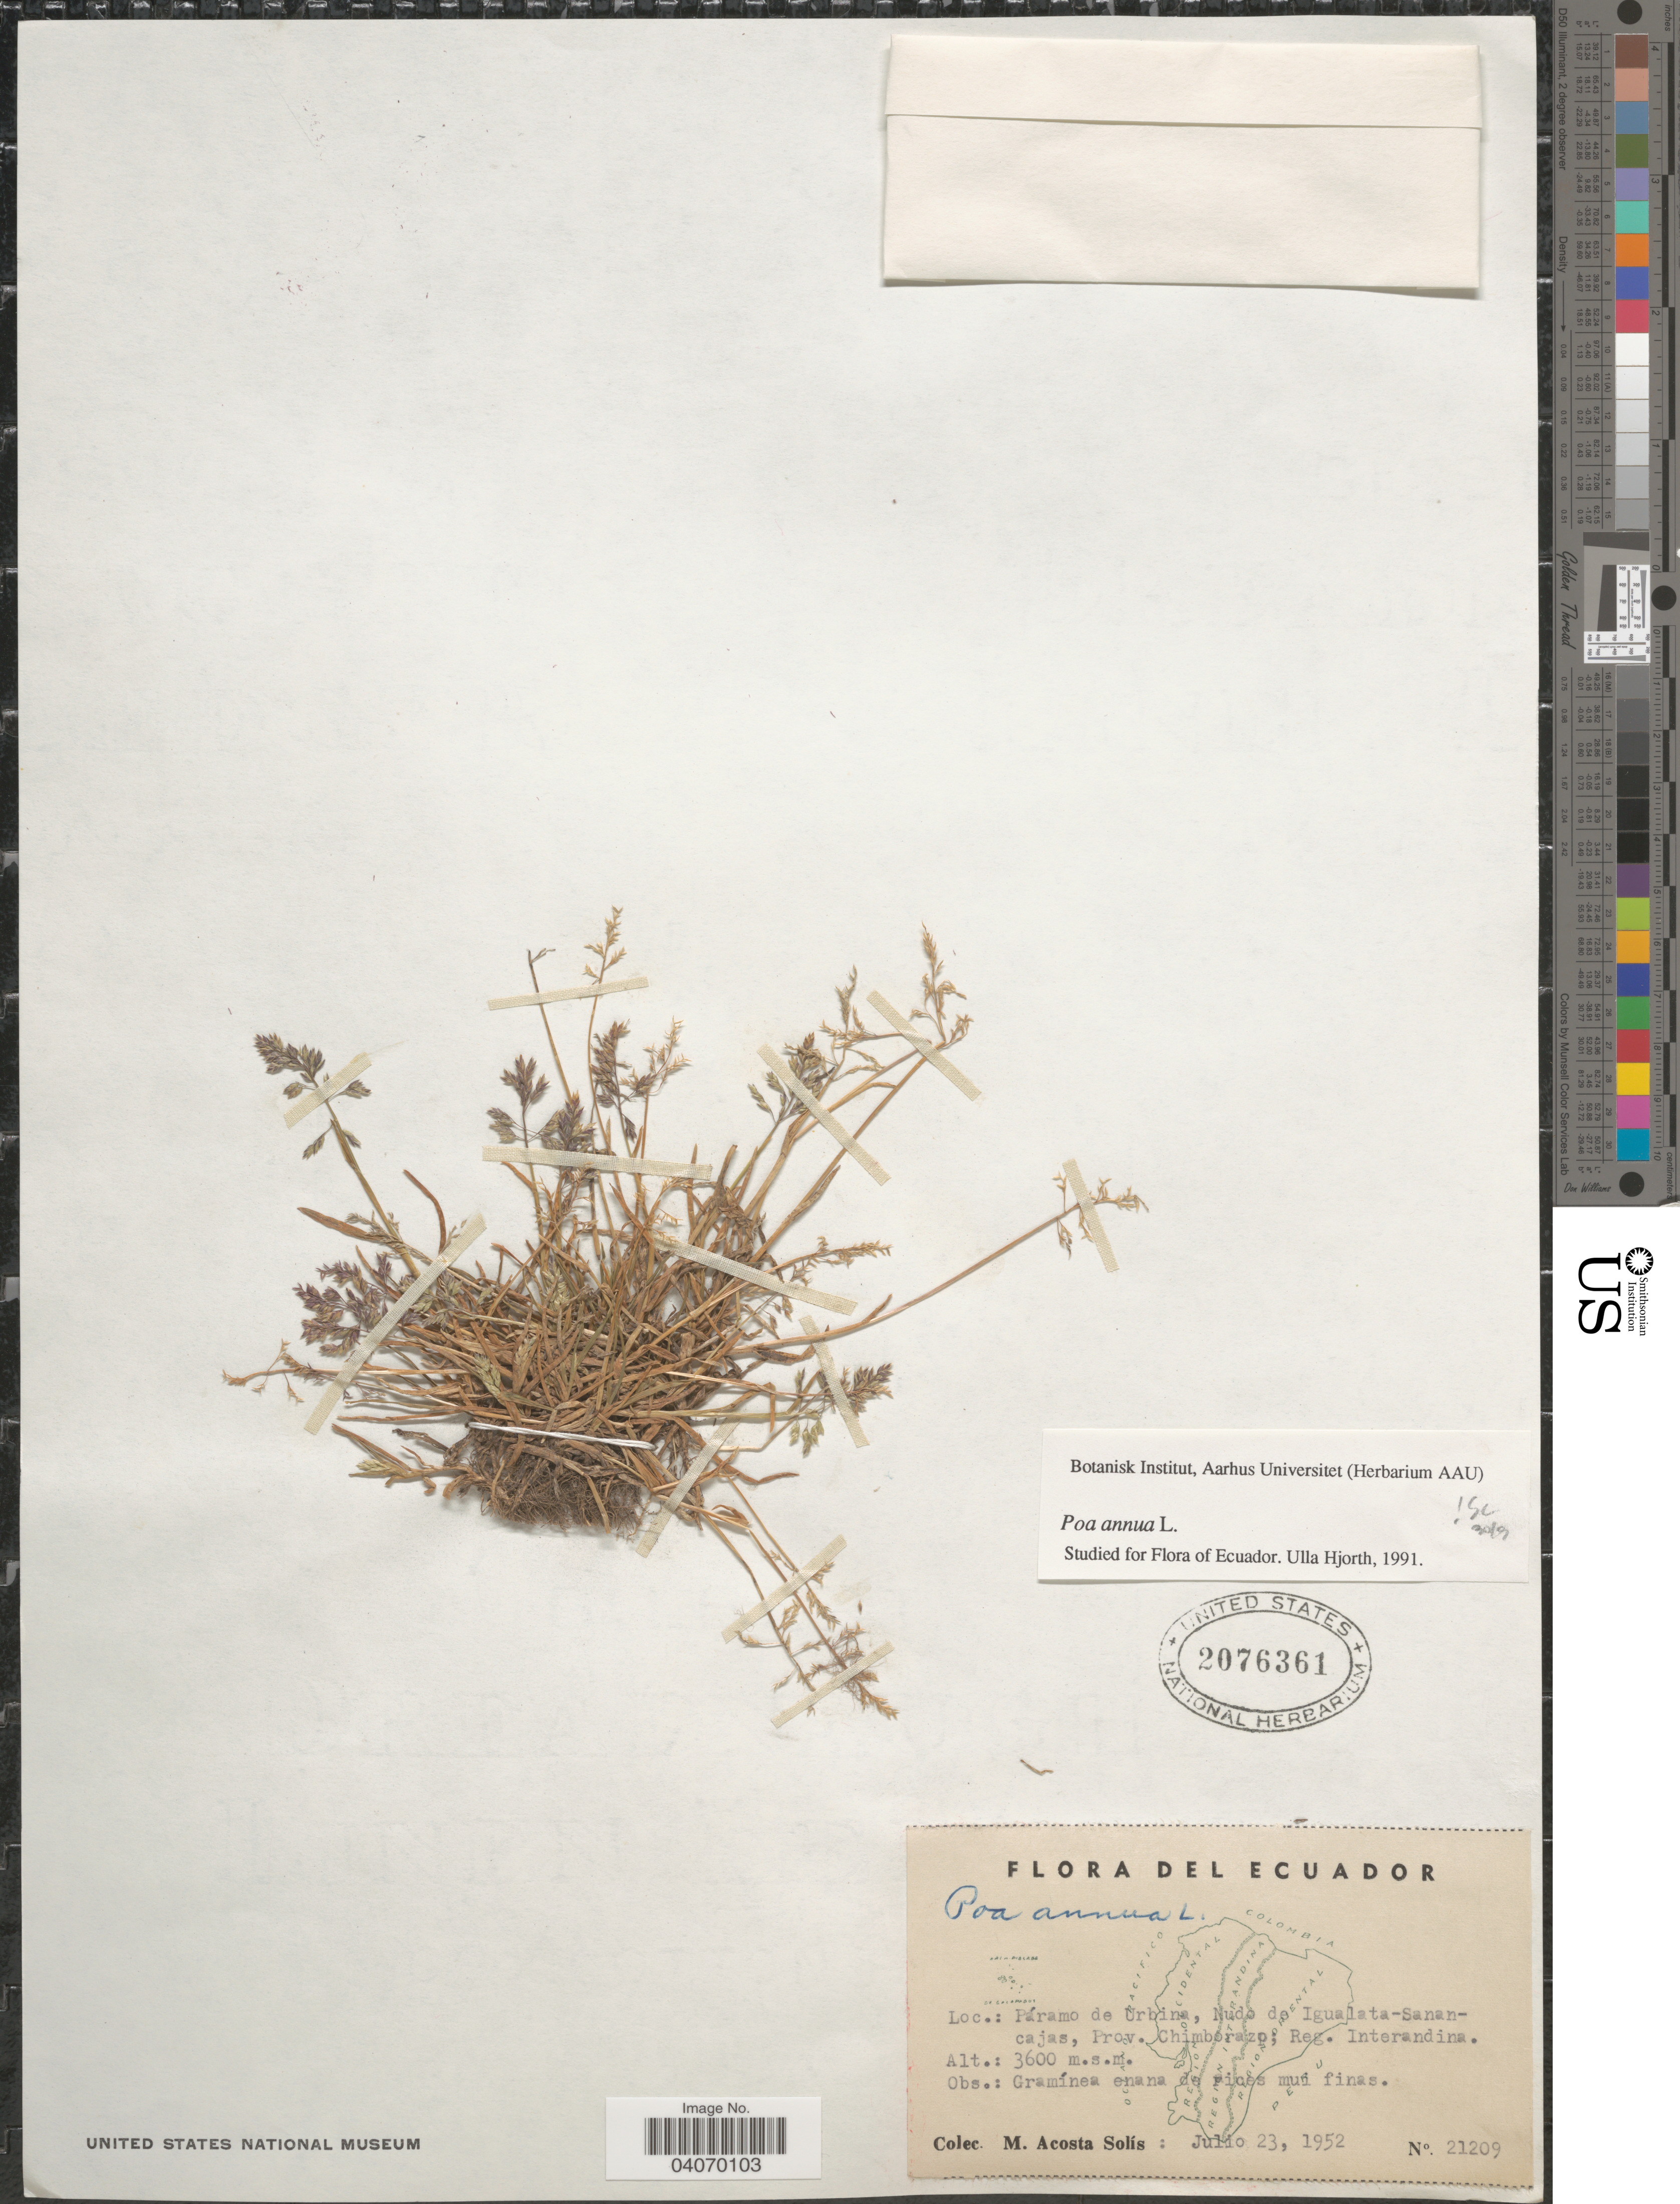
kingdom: Plantae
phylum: Tracheophyta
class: Liliopsida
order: Poales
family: Poaceae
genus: Poa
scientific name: Poa annua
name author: L.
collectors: M. Acosta Solis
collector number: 21209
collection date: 1952-07-23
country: Ecuador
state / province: Chimborazo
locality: Páramo de Urbina, Nudo de Igualata-Sanancajas; Reg. Interandina.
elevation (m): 3600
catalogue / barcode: US 2076361